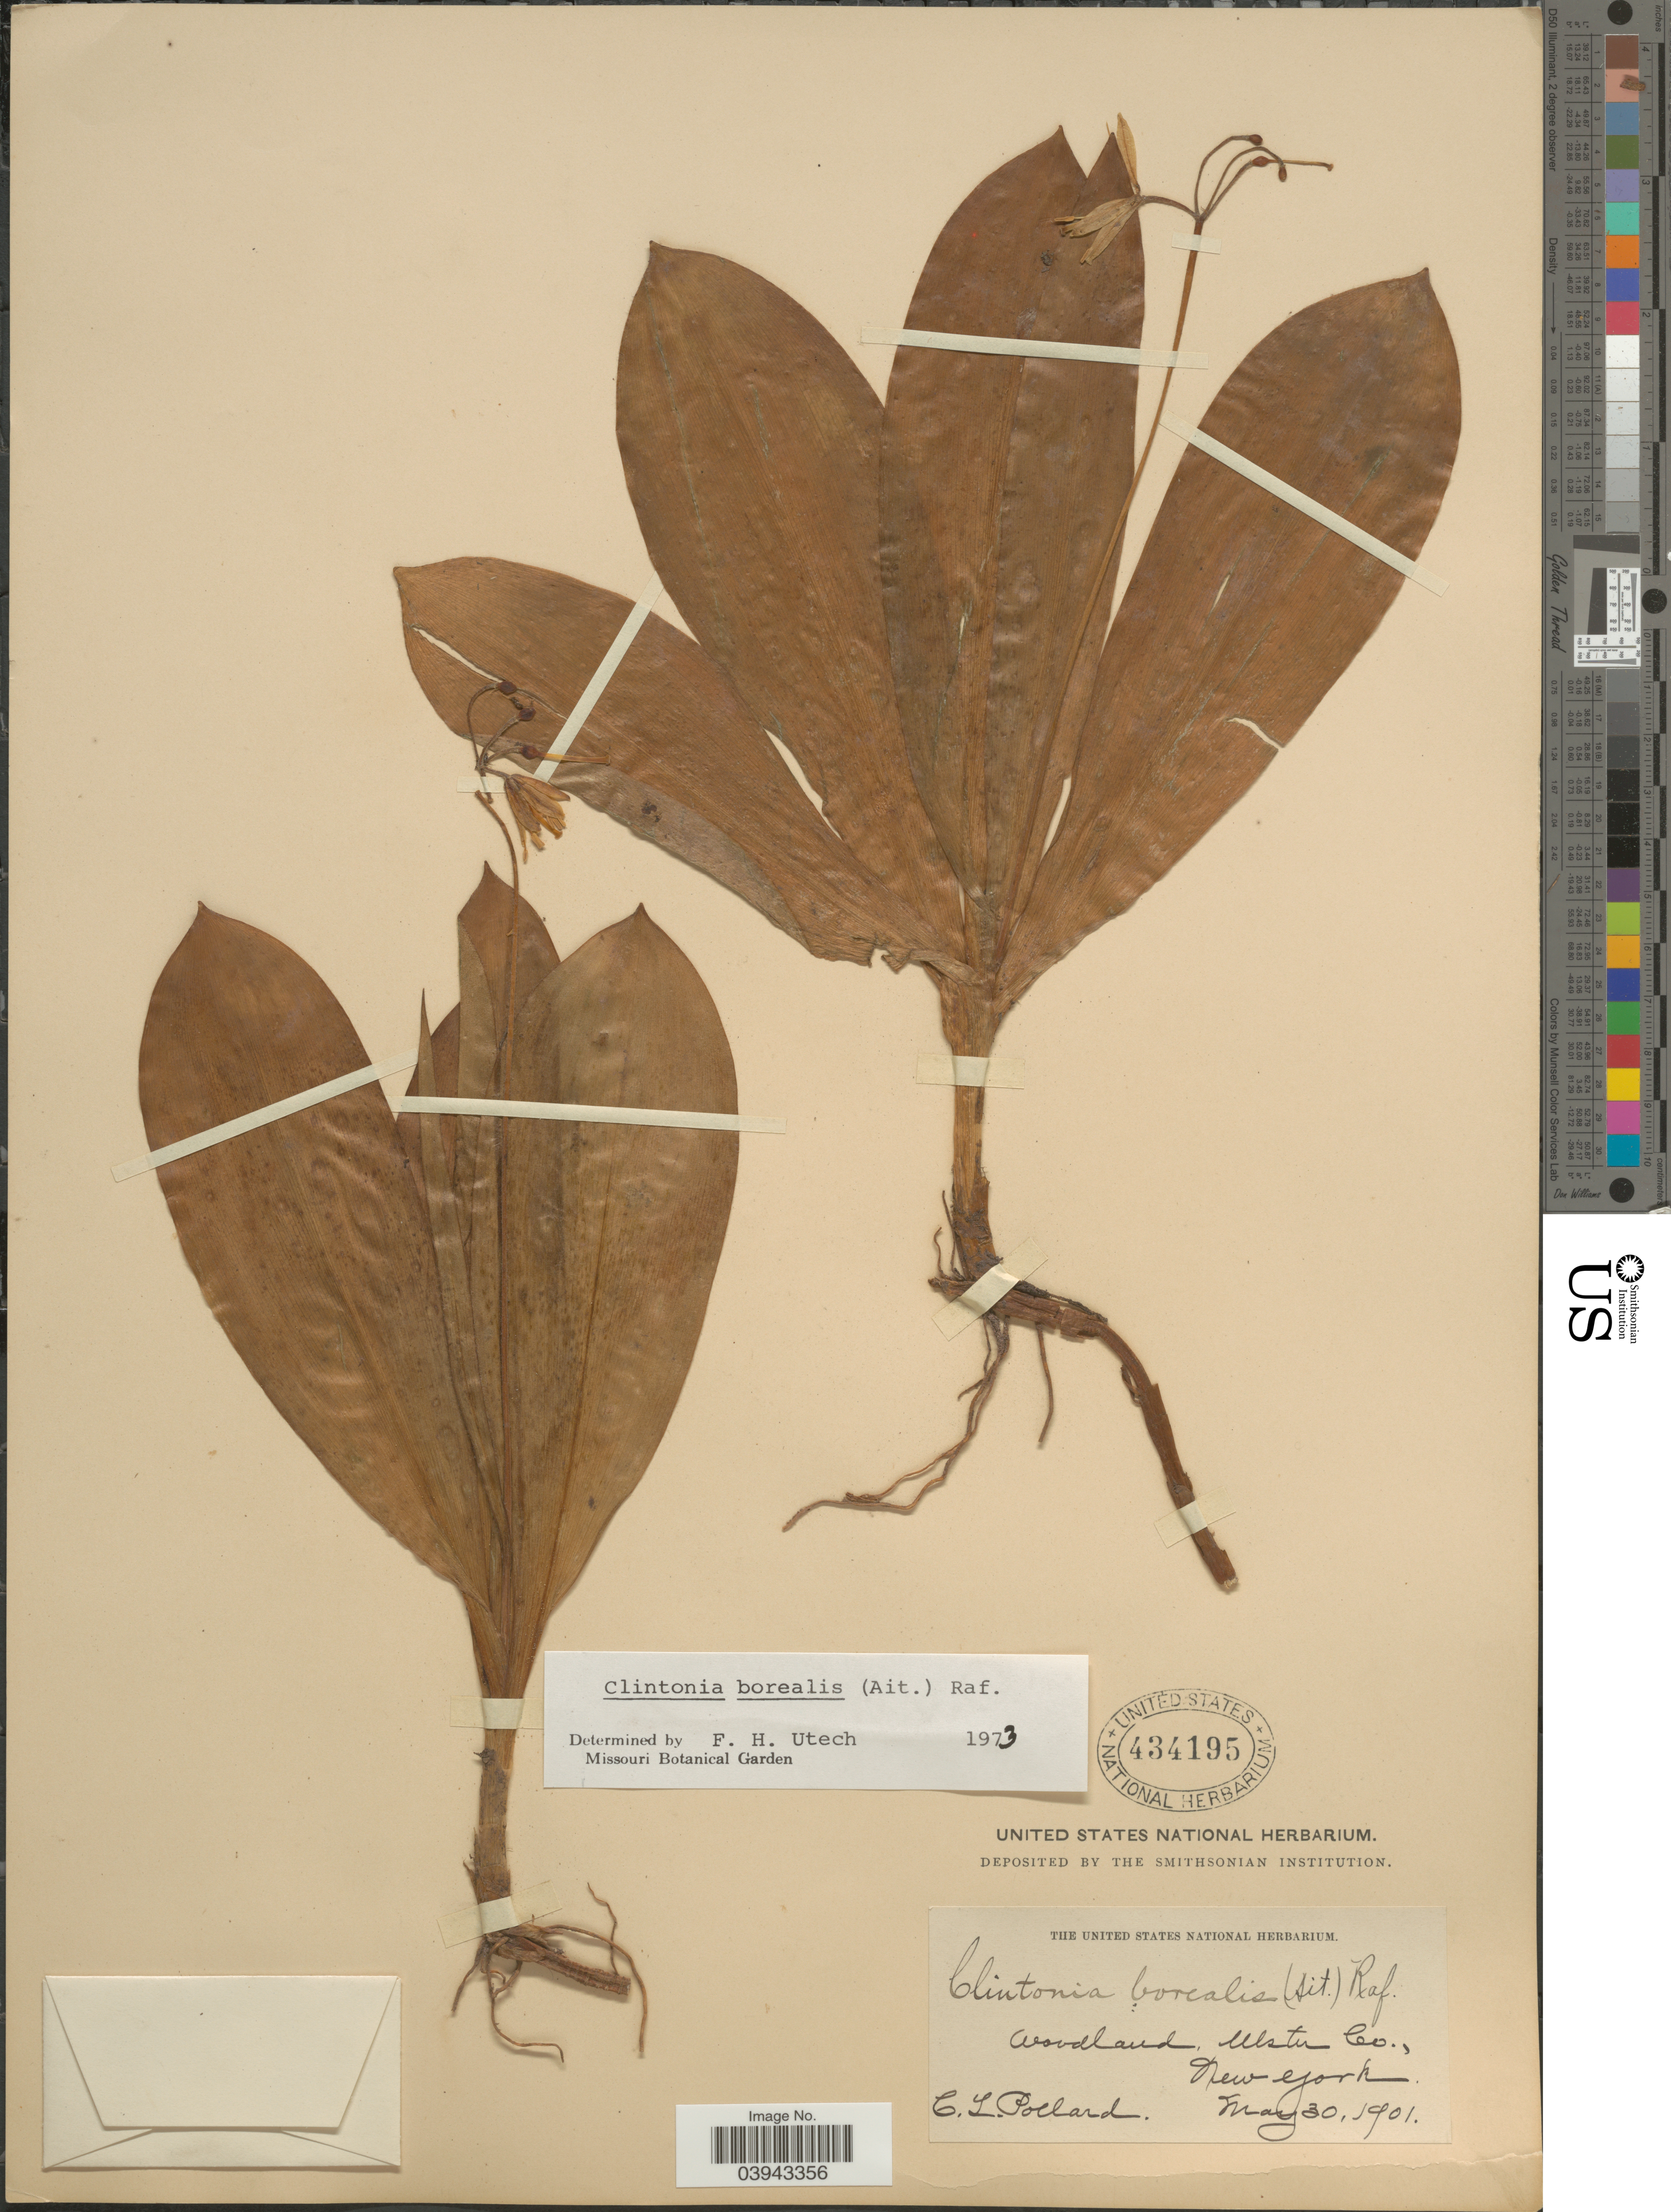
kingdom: Plantae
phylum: Tracheophyta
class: Liliopsida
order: Liliales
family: Liliaceae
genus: Clintonia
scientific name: Clintonia borealis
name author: (Aiton) Raf.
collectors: C. L. Pollard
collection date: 1901-05-30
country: United States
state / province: New York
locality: Ulster Co.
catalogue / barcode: US 434195